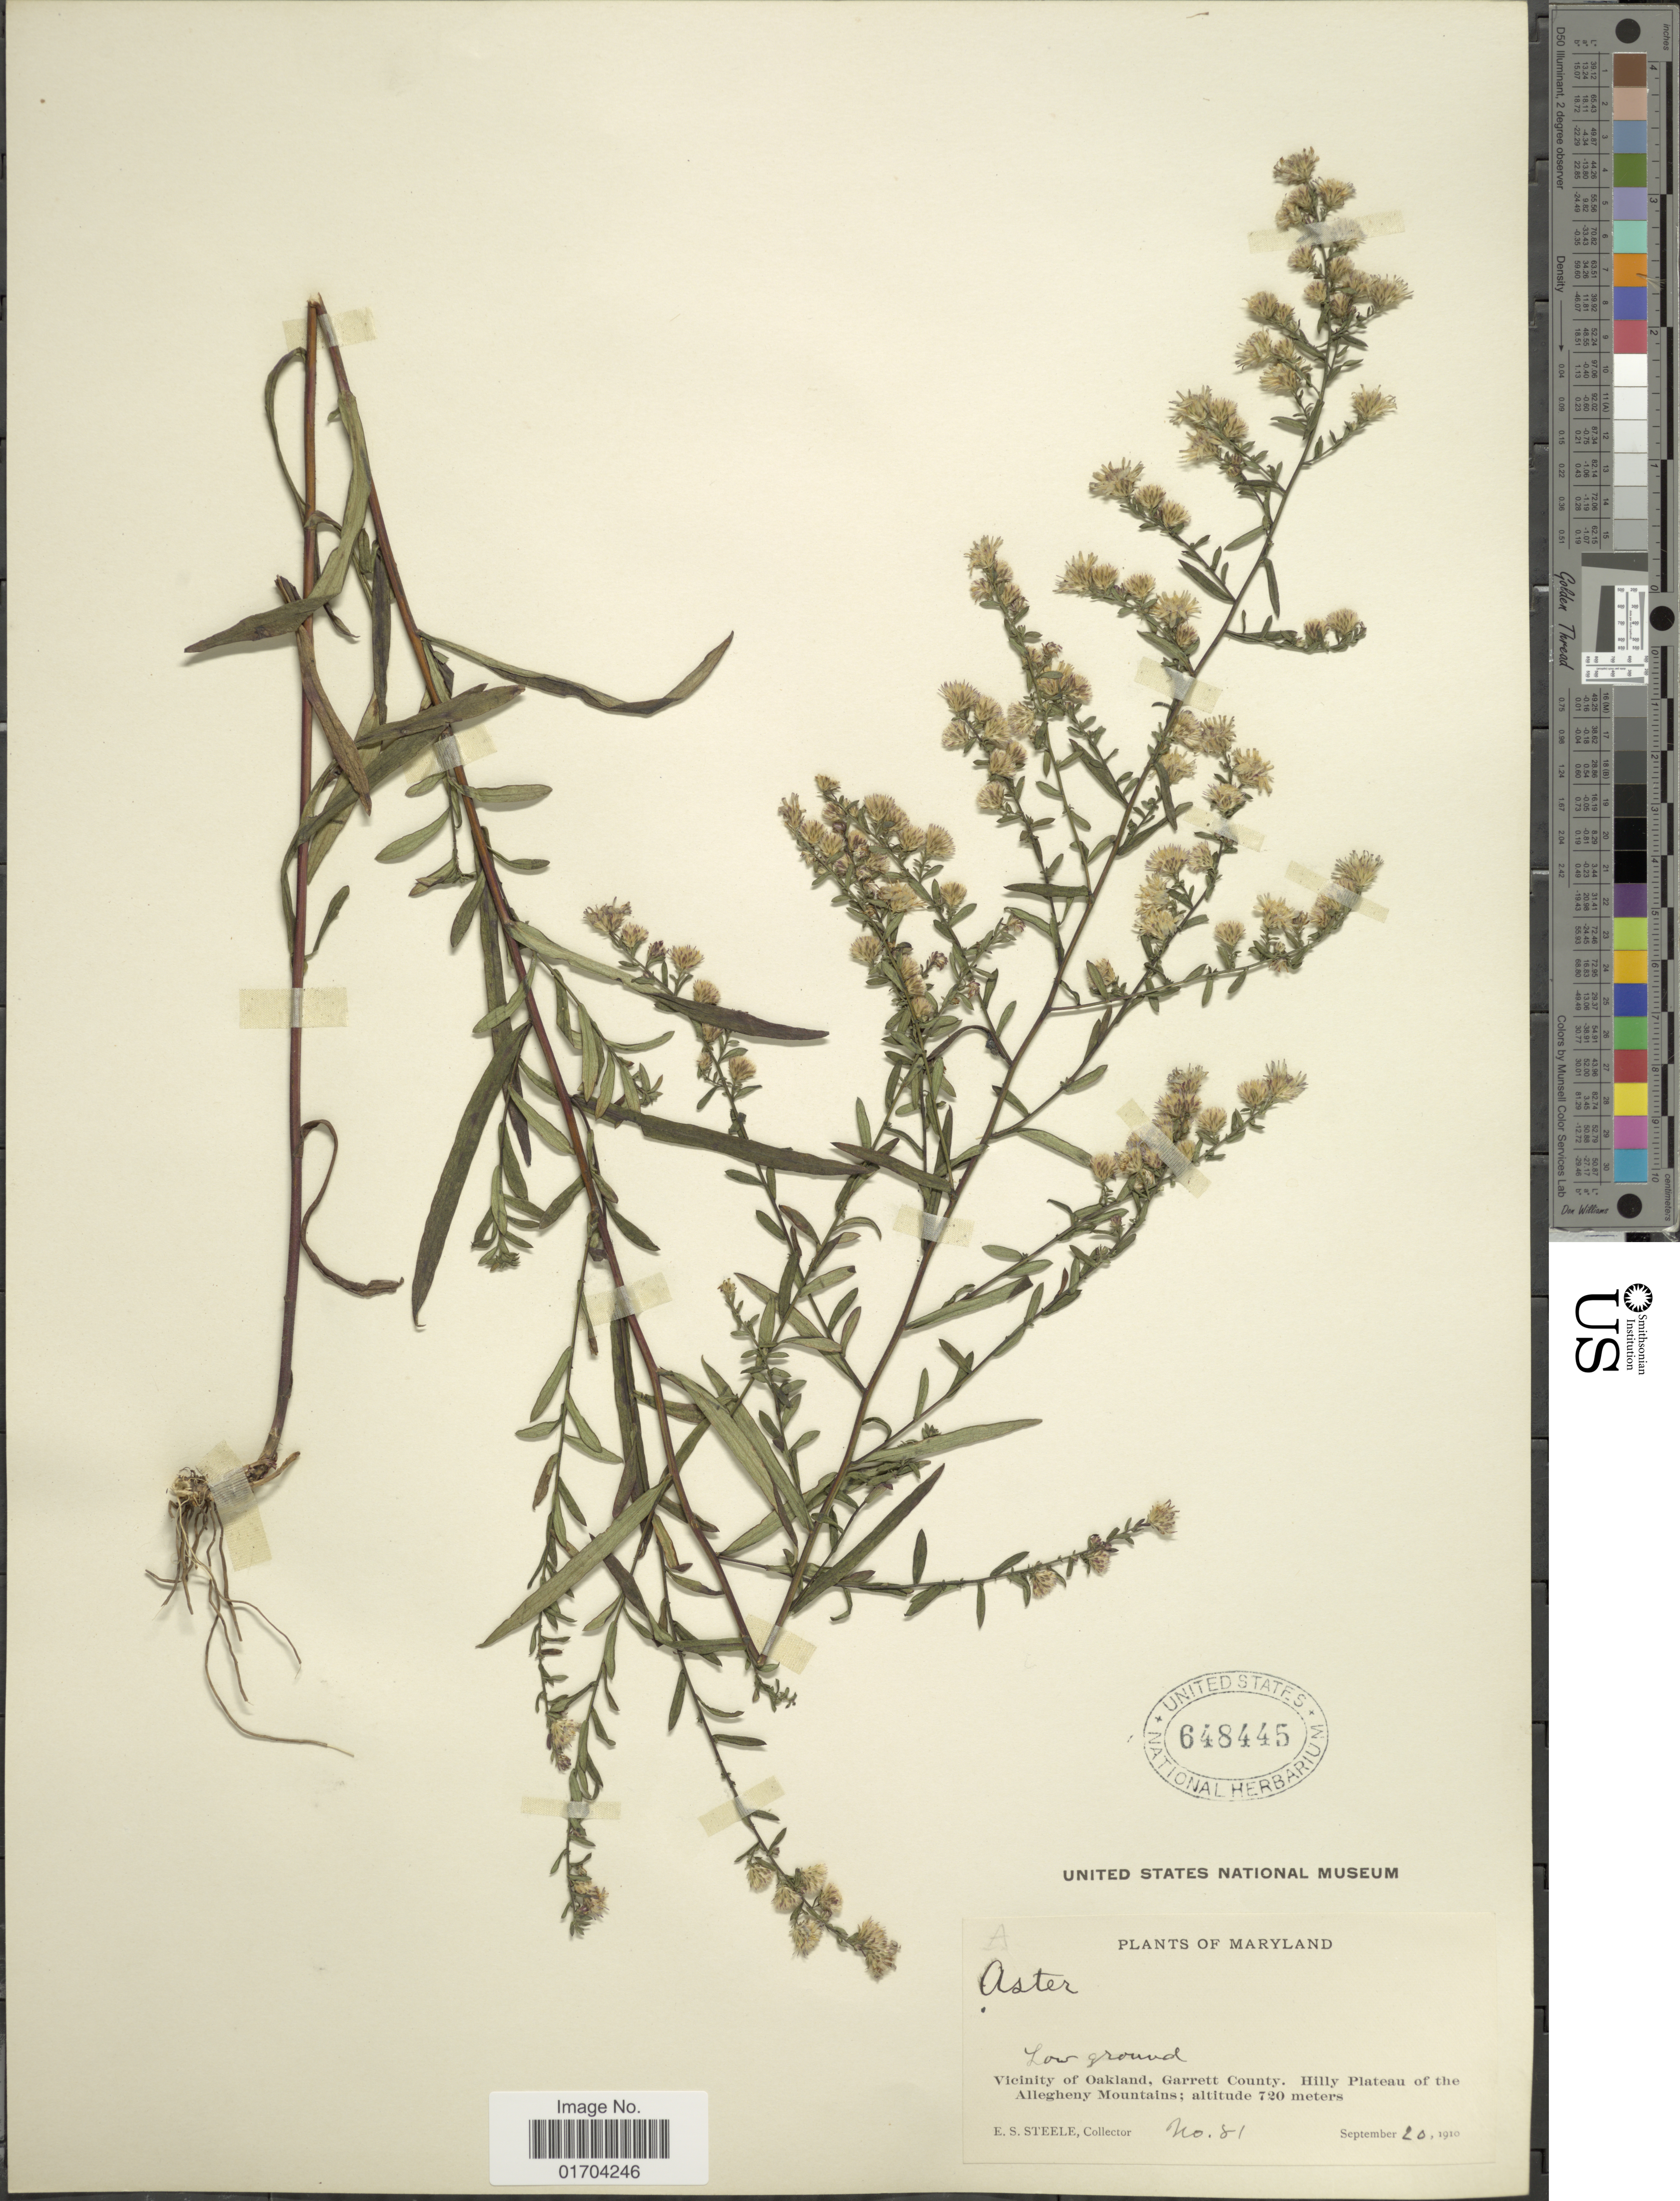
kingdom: Plantae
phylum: Tracheophyta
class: Magnoliopsida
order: Asterales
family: Asteraceae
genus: Symphyotrichum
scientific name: Symphyotrichum sp.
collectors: E. Steele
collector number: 81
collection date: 1910-09-20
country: United States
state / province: Maryland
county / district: Garrett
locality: Low ground, Vicinity of Oakland, Garrett County. Hilly Plateau of the Allegheny Mountains.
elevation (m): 720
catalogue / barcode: US 648445